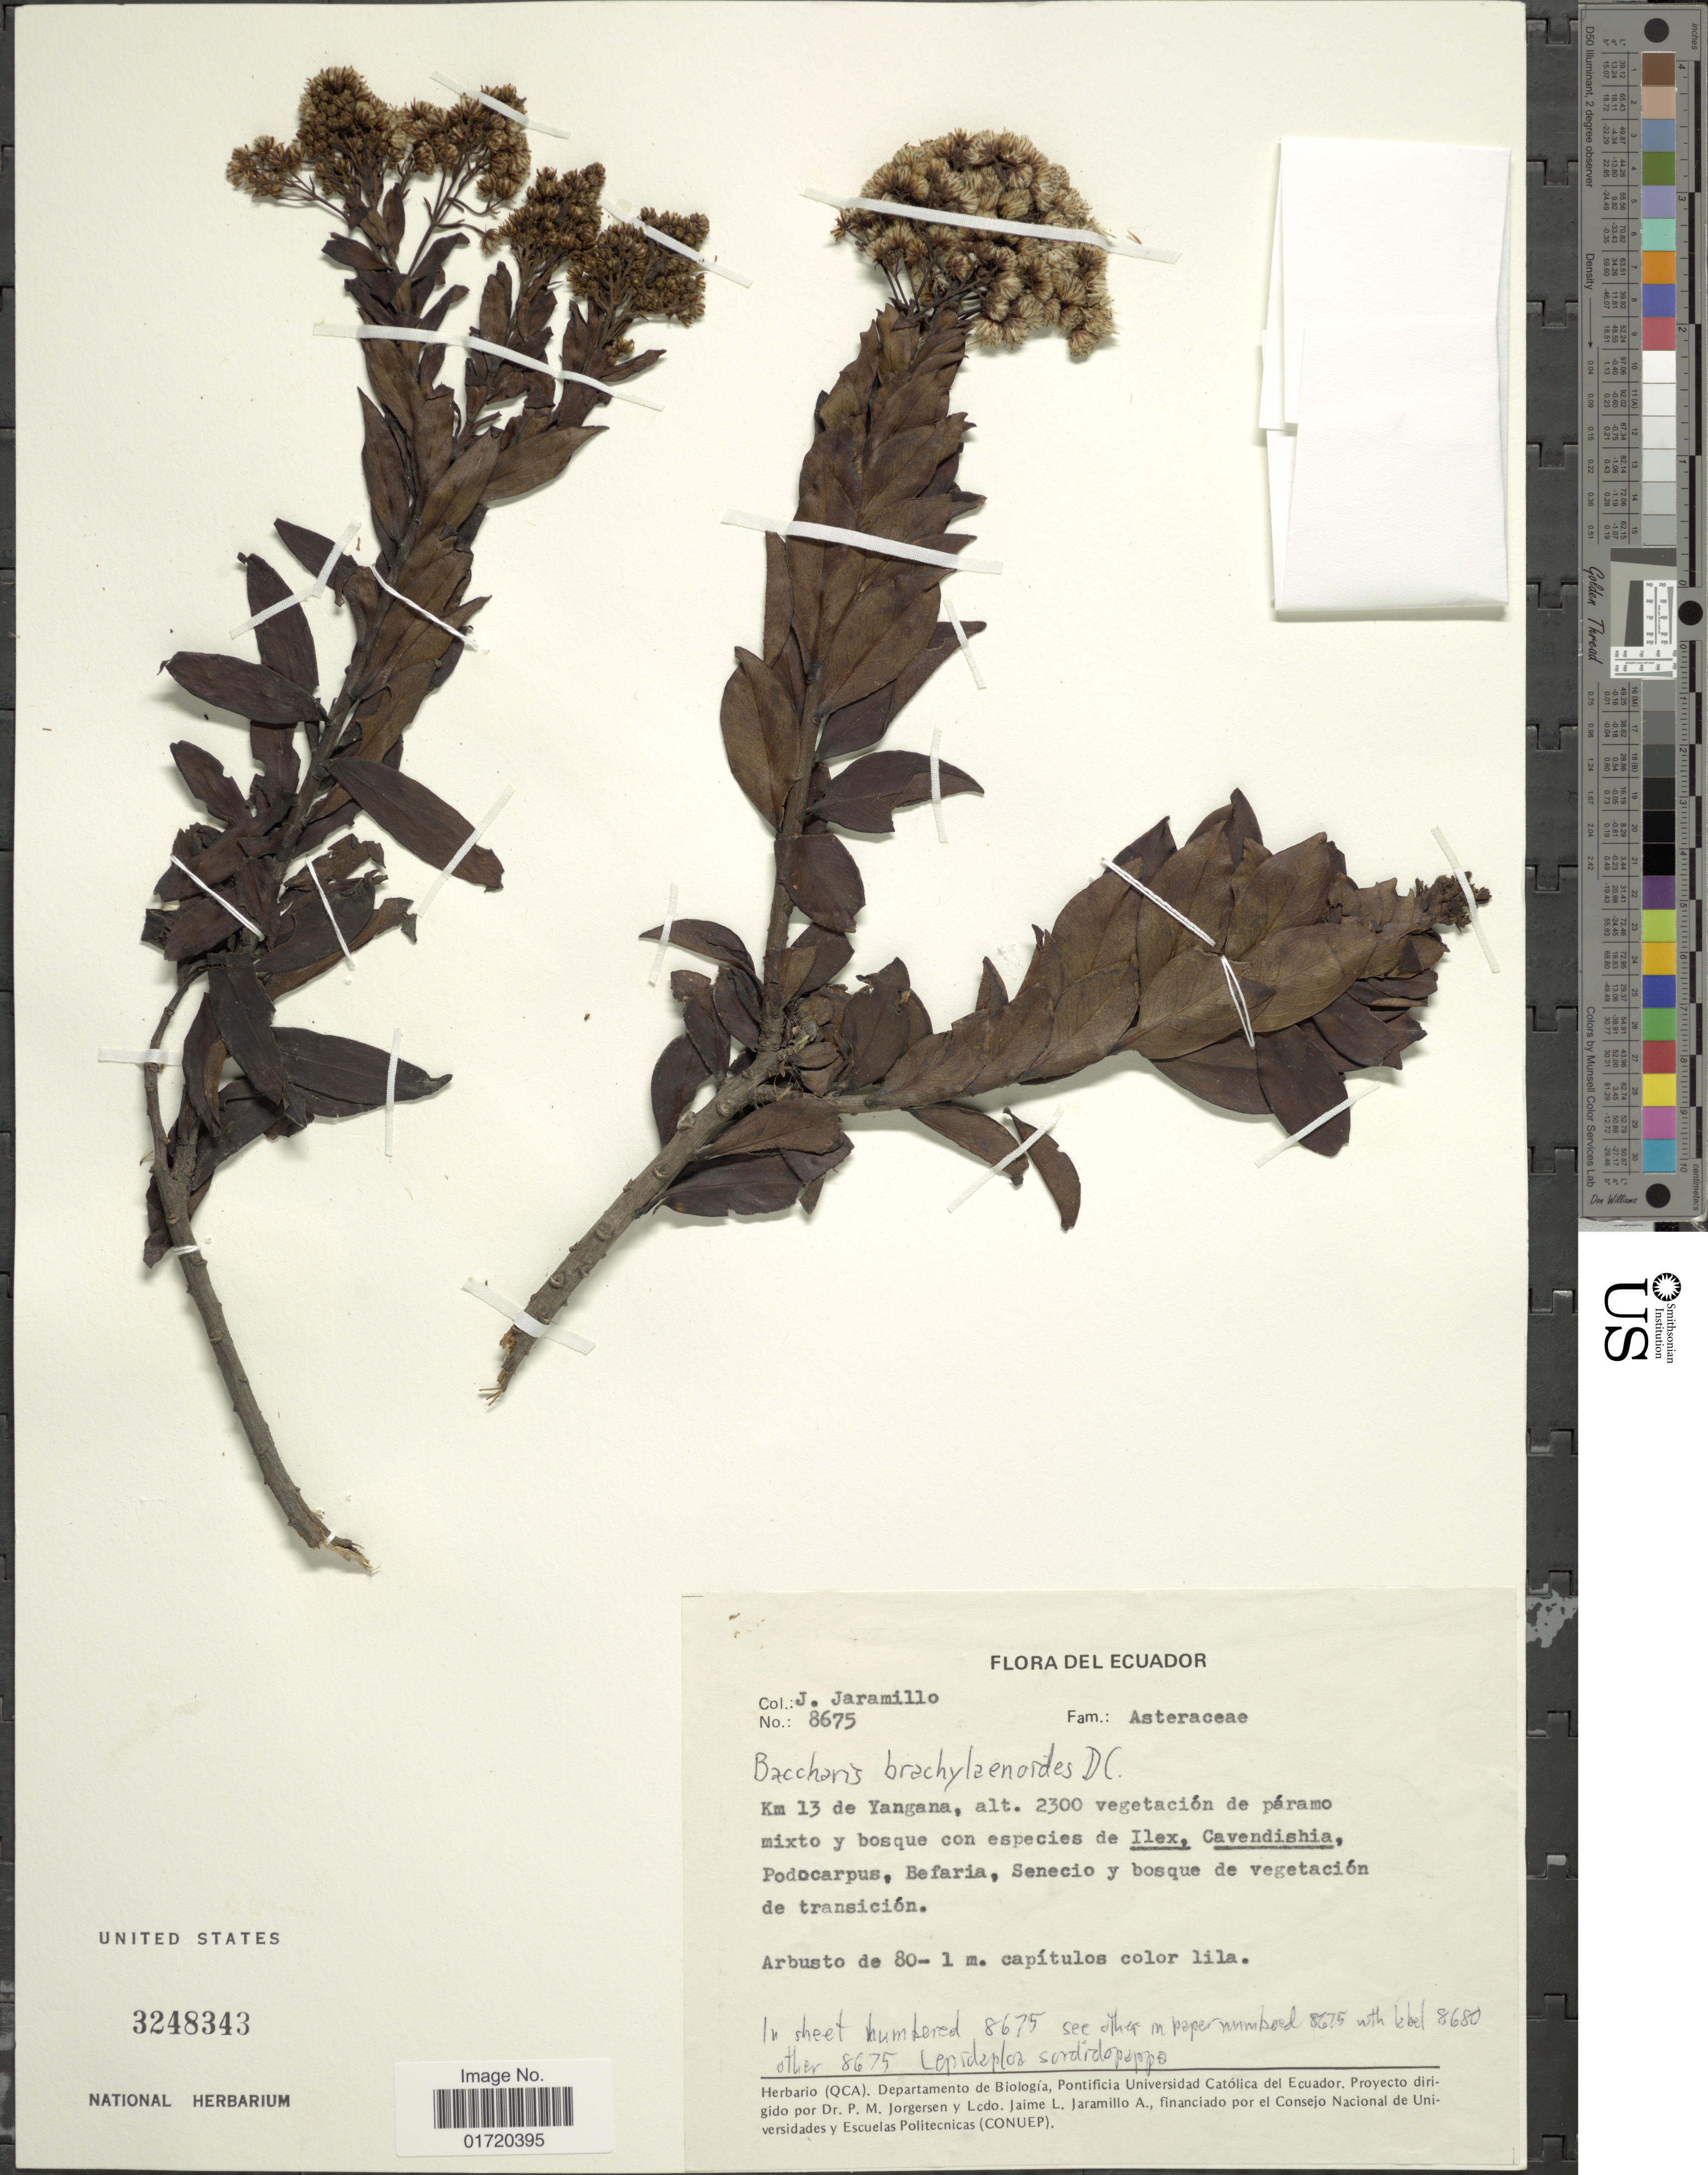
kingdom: Plantae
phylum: Tracheophyta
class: Magnoliopsida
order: Asterales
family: Asteraceae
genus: Baccharis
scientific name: Baccharis brachylaenoides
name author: DC.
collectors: J. Jaramillo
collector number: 8675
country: Ecuador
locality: Km 13 de Yangana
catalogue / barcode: US 3248343